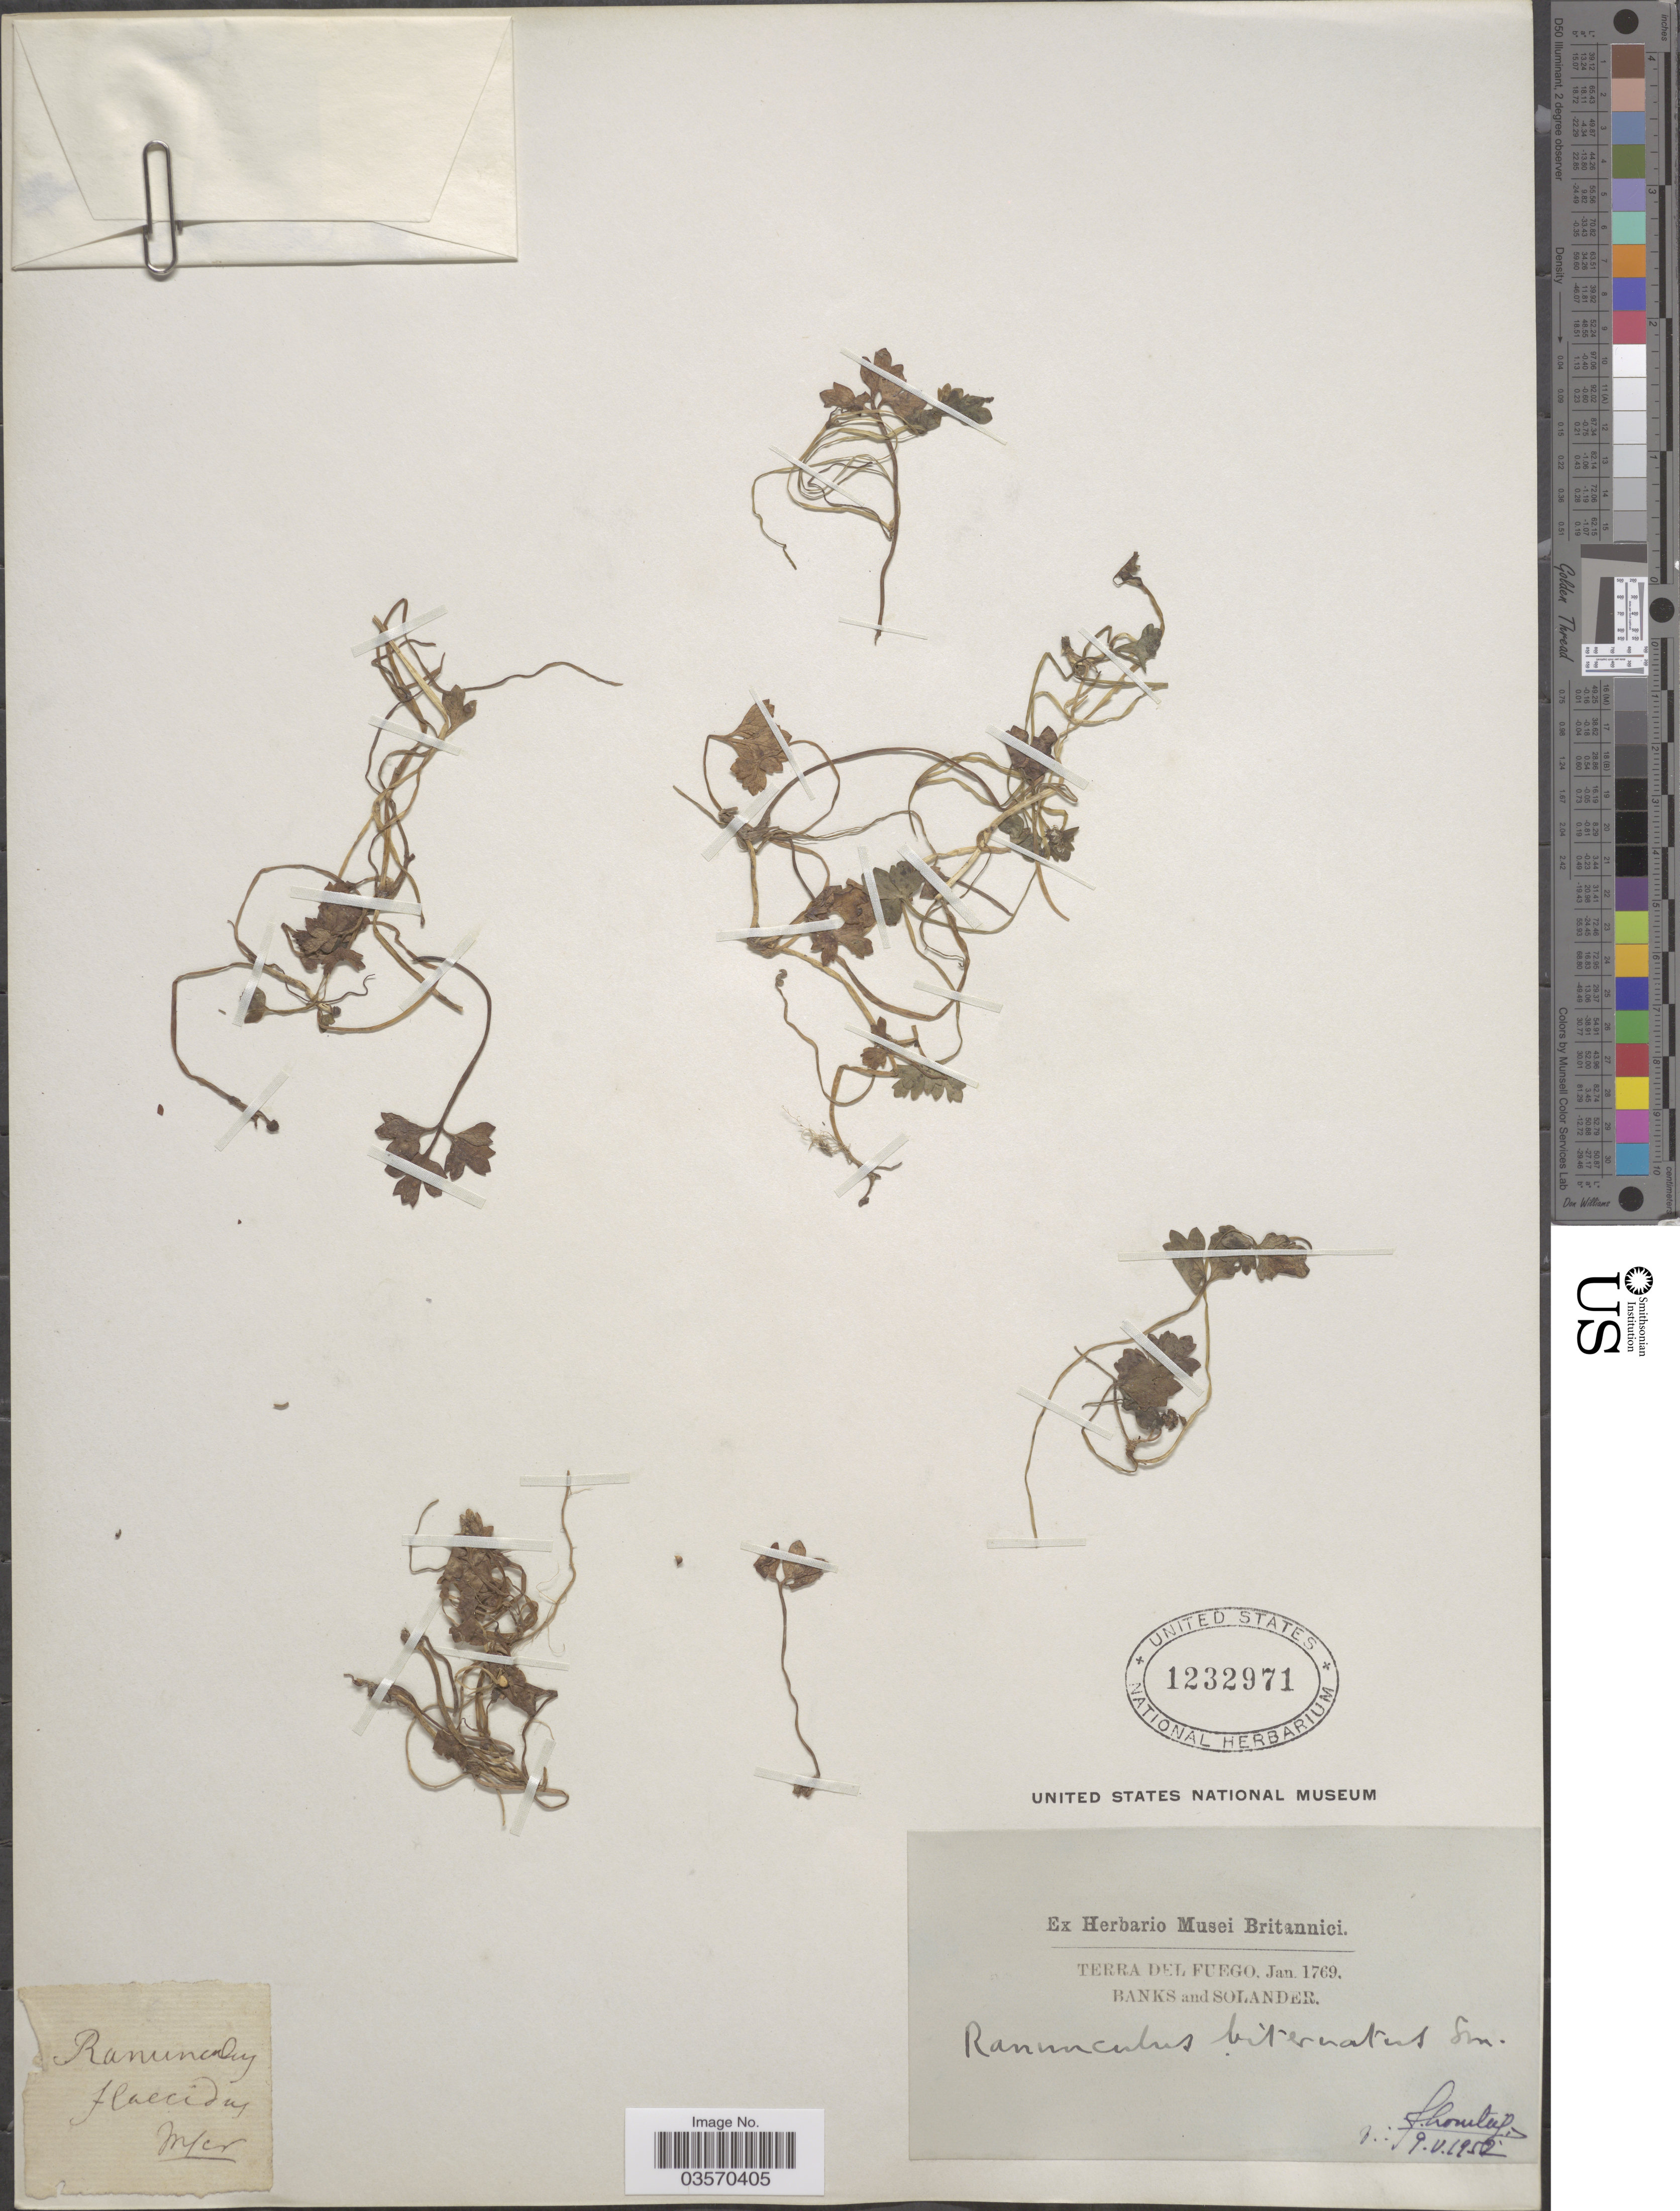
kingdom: Plantae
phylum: Tracheophyta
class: Magnoliopsida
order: Ranunculales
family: Ranunculaceae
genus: Ranunculus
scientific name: Ranunculus biternatus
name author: Sm.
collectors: -- Banks & -- Solander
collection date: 1769-01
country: Argentina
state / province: Tierra del Fuego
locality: Terra del Fuego.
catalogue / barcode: US 1232971